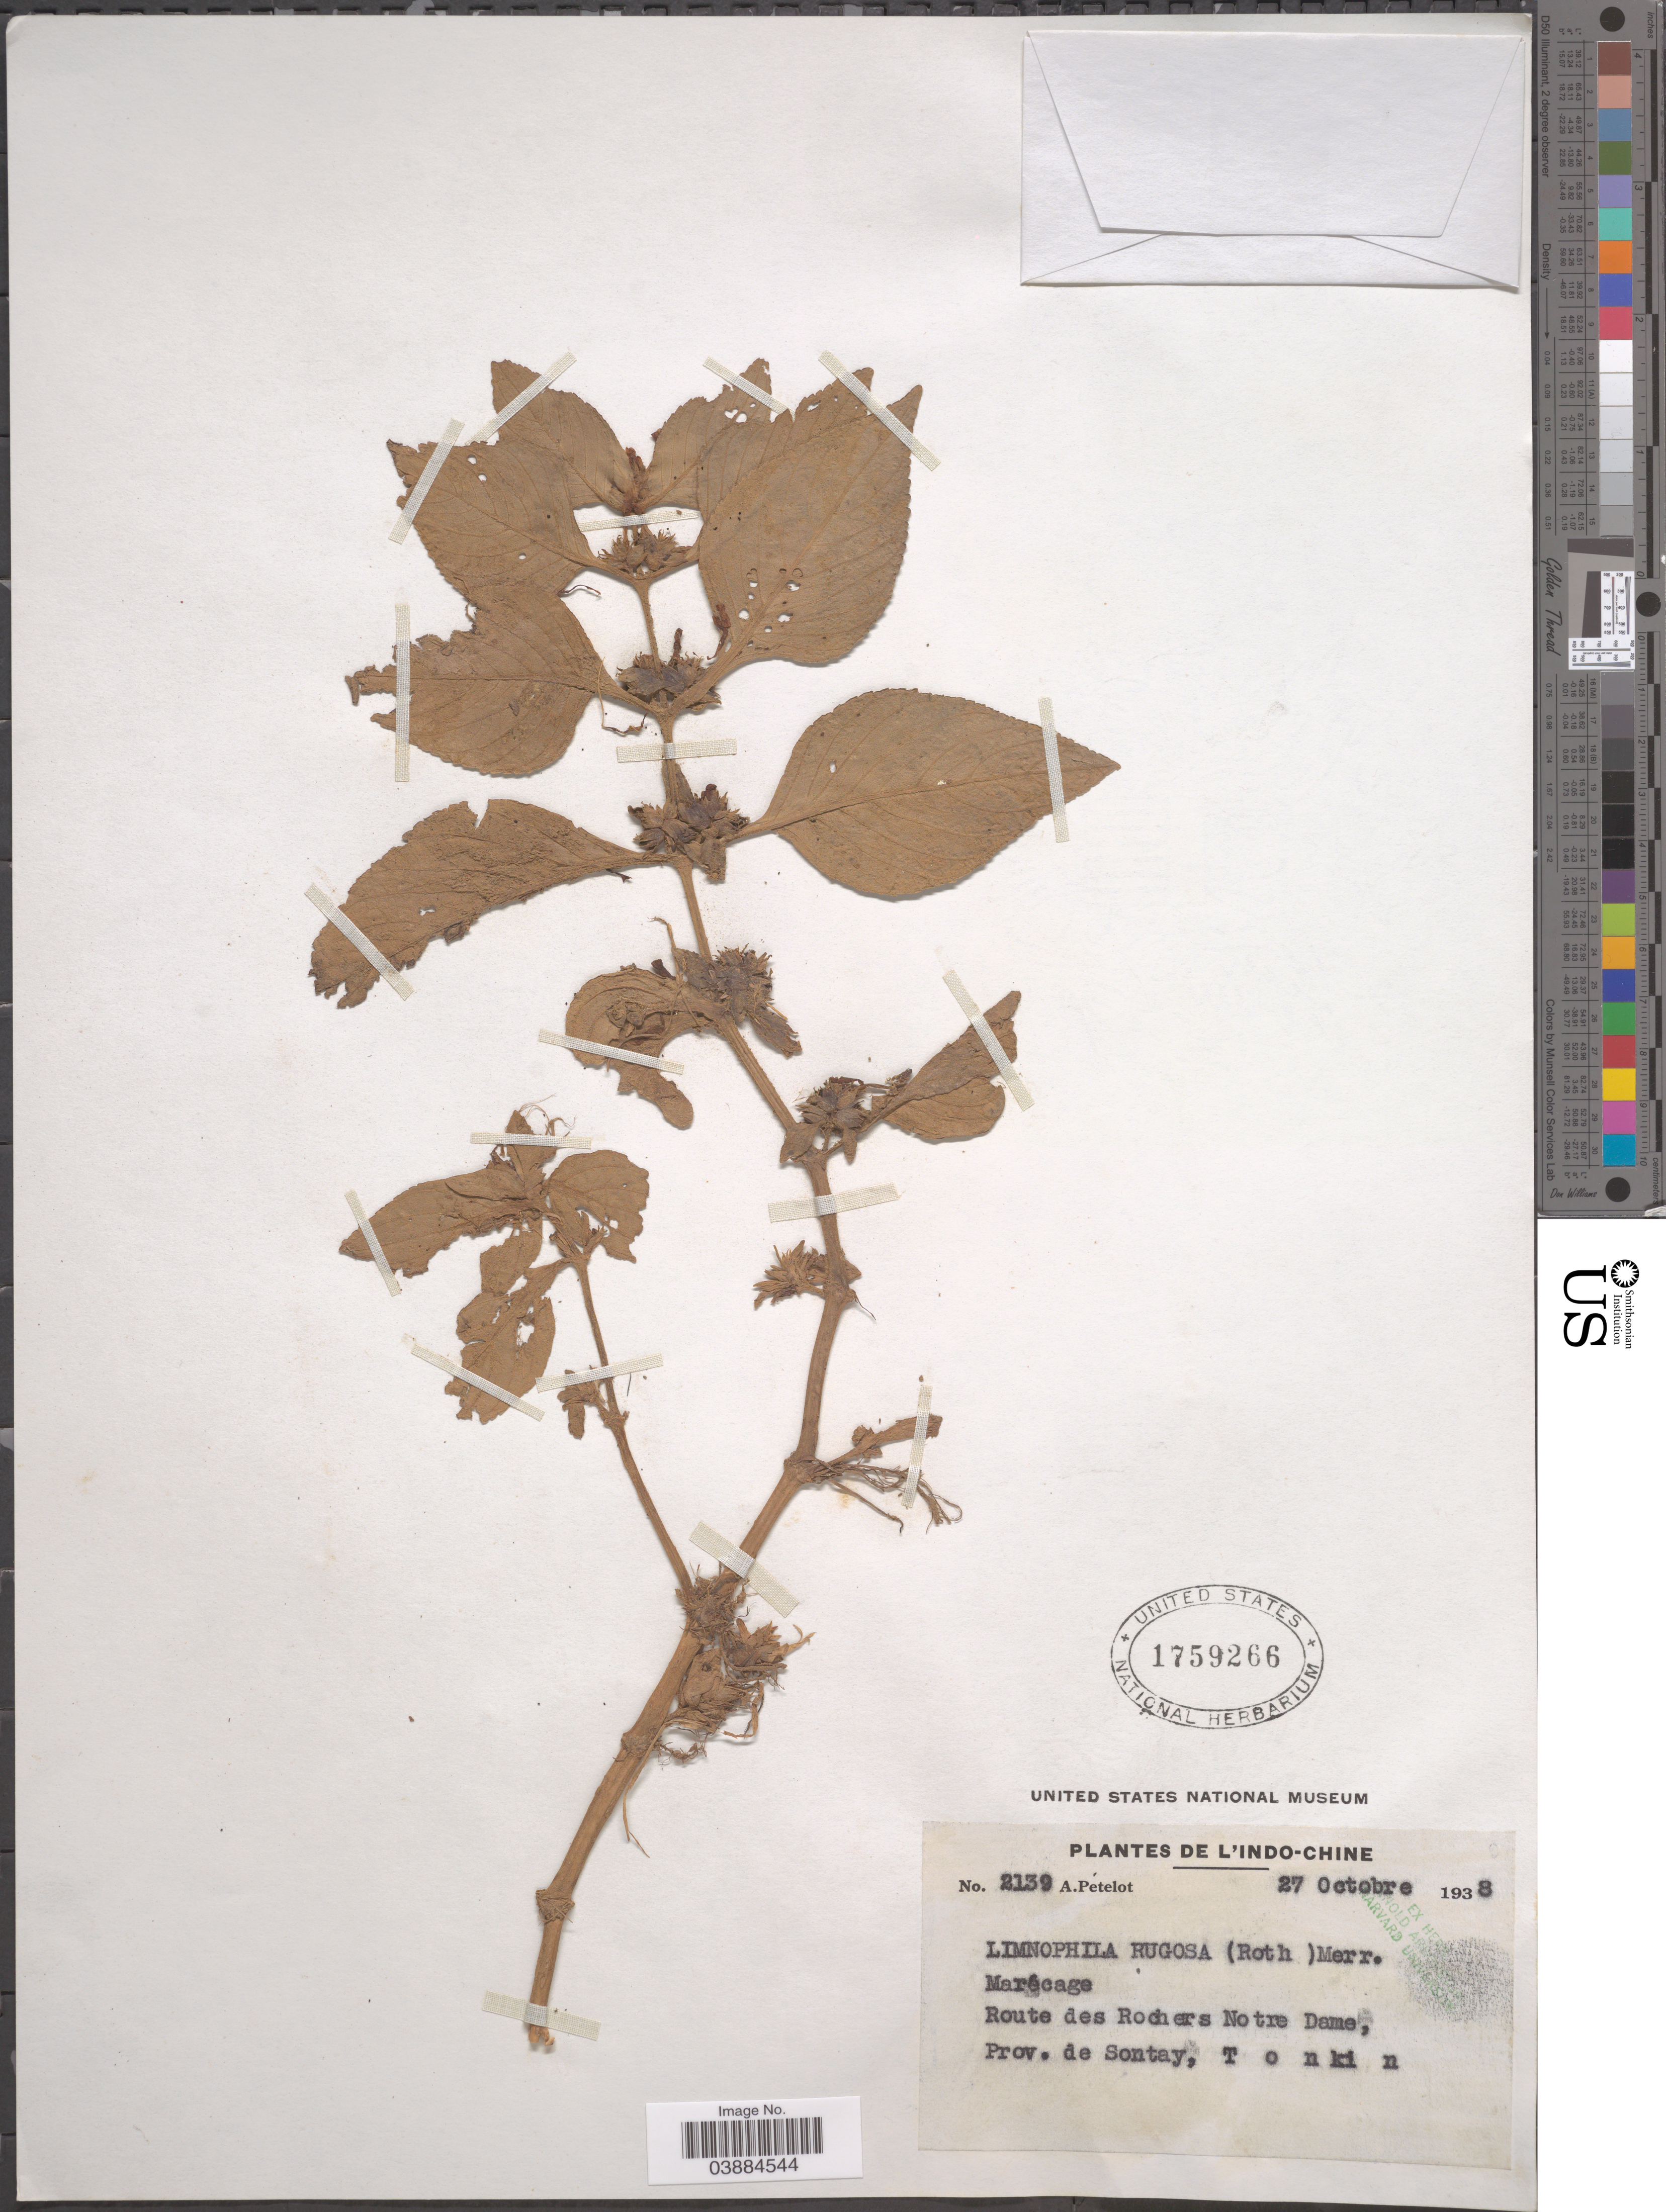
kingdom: Plantae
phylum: Tracheophyta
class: Magnoliopsida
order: Lamiales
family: Plantaginaceae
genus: Limnophila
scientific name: Limnophila rugosa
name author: (Roth) Merr.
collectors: A. Petelot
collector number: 2139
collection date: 1938-10-27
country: Vietnam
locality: L'Indo-Chine. Route des Rochers Notre Dame, Prov. de Sontay, Tonkin.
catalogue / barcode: US 1759266